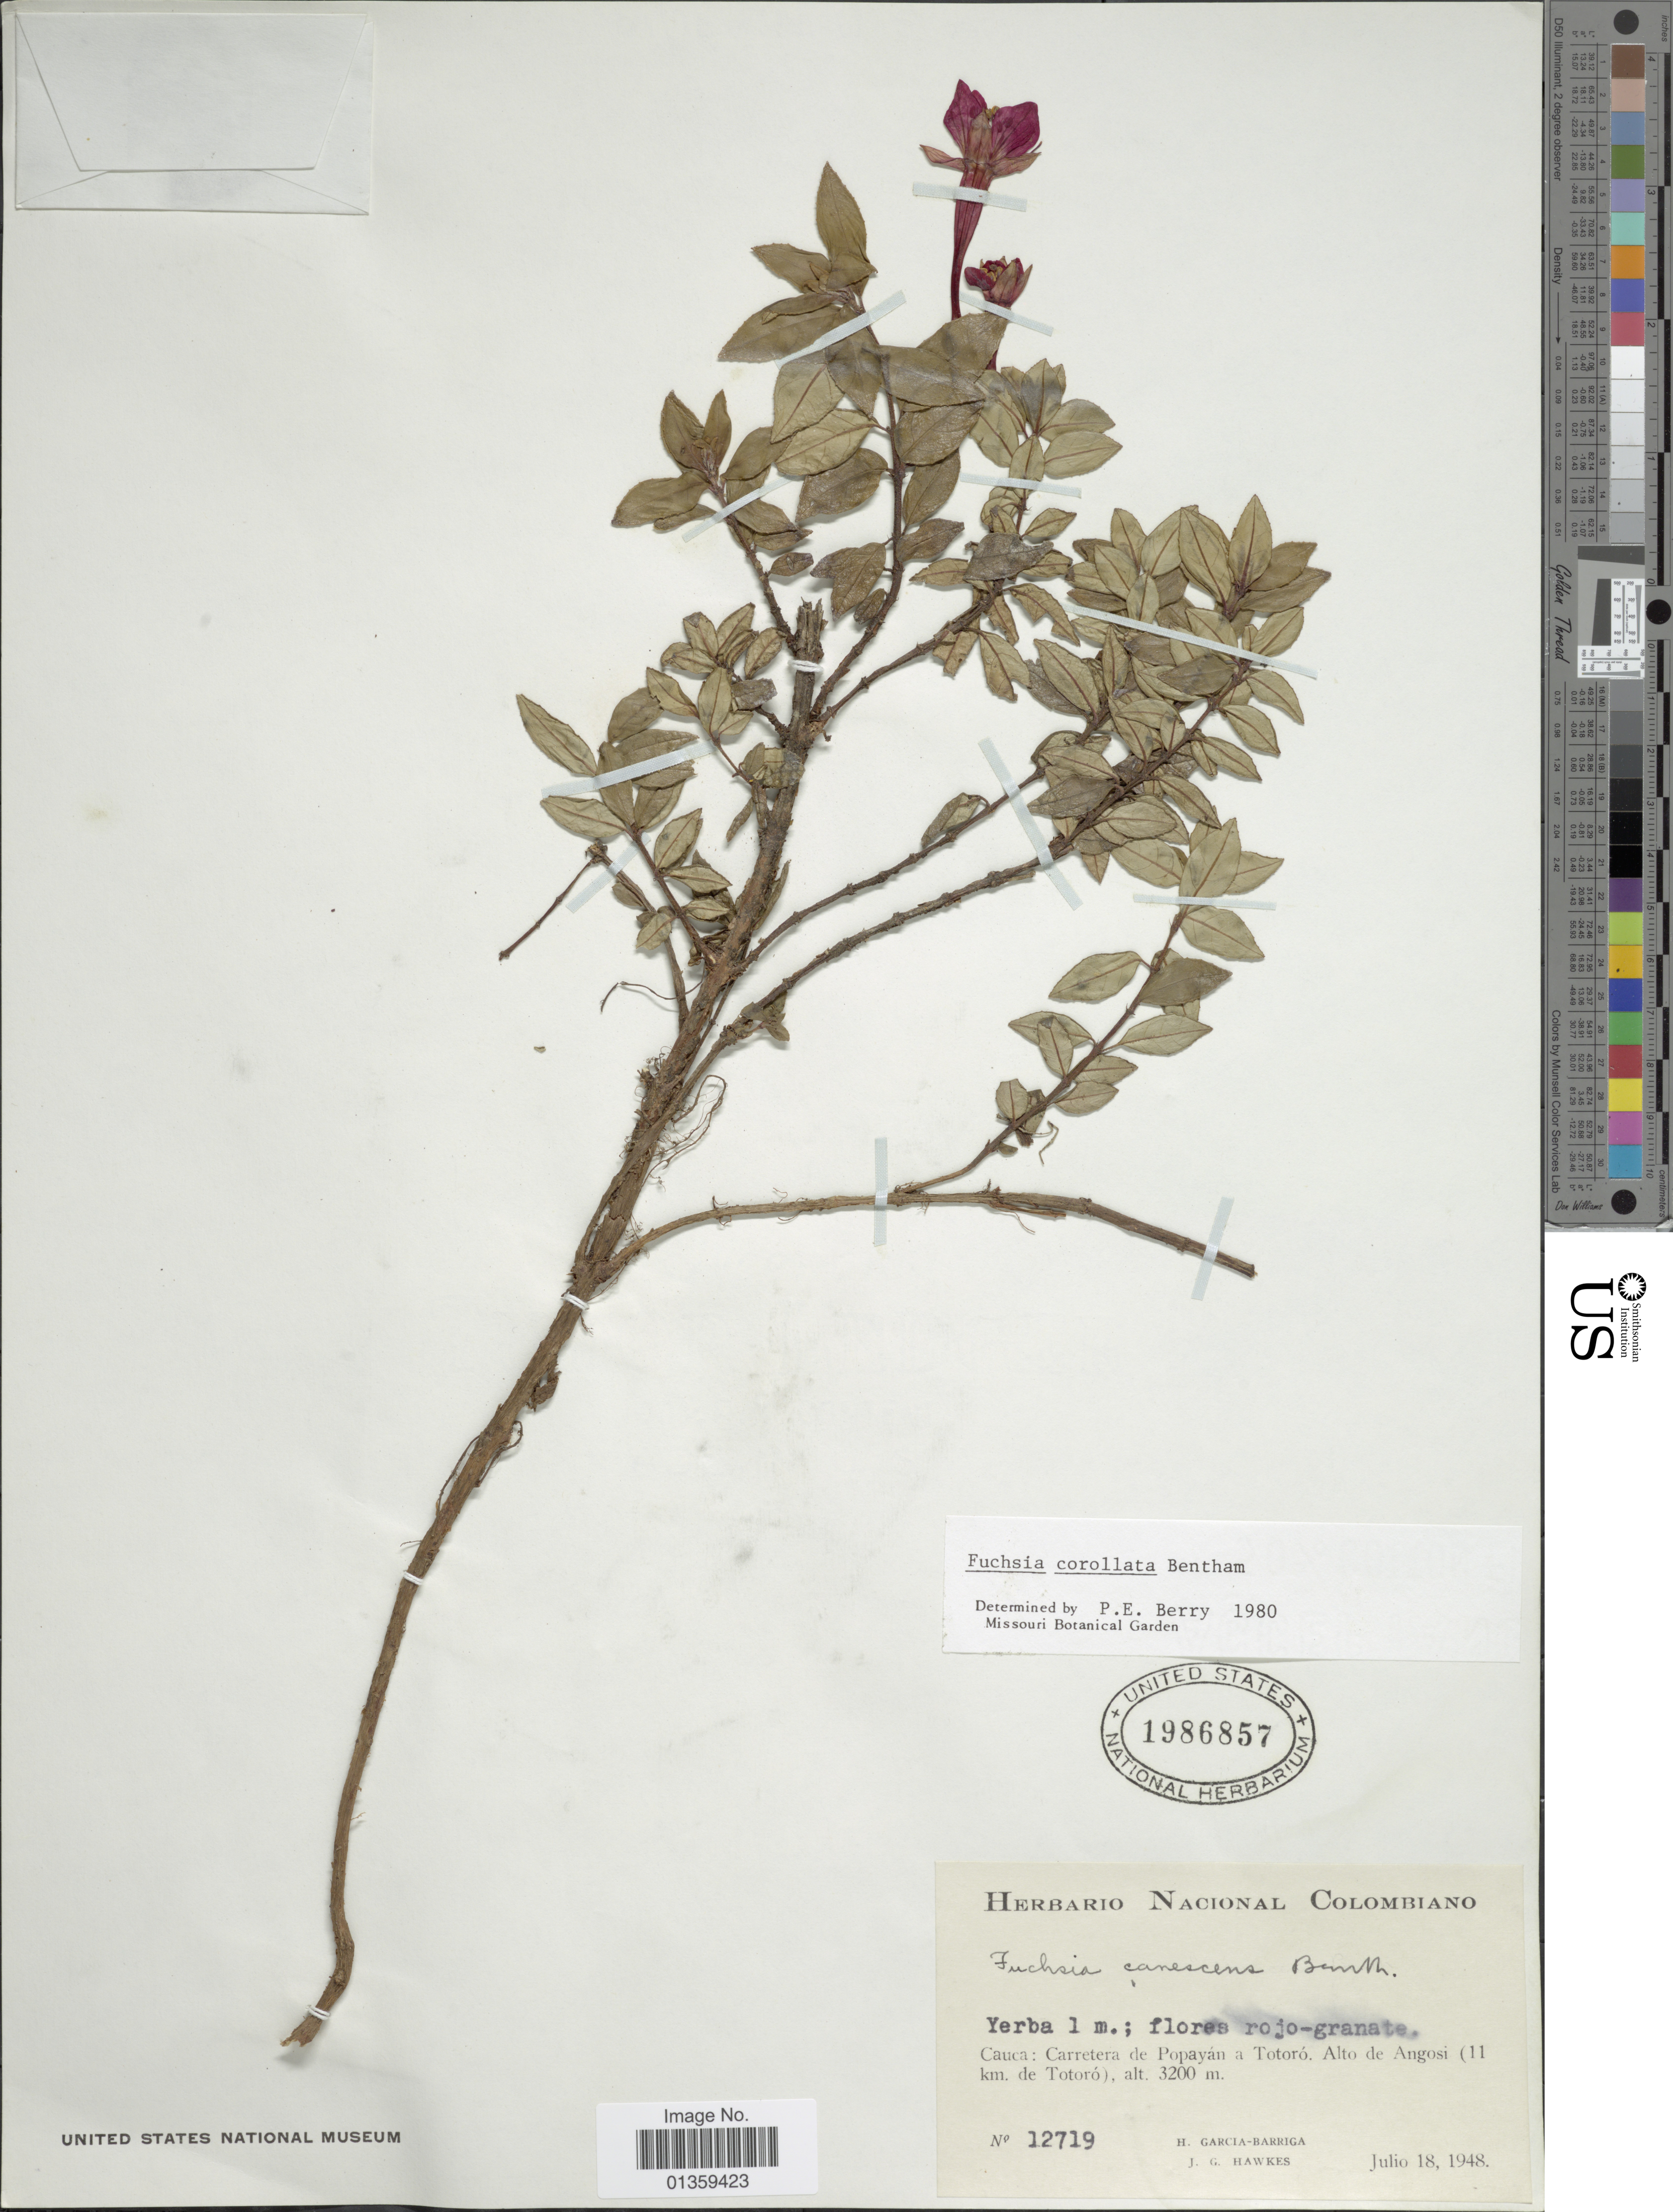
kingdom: Plantae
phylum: Tracheophyta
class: Magnoliopsida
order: Myrtales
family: Onagraceae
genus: Fuchsia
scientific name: Fuchsia corollata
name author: Benth.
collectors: H. García Barriga & J. Hawkes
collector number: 12719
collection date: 1948-07-18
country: Colombia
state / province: Cauca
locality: Carretera de Popayán a Totoró. Alto de Angosi (11 km. de Totoró)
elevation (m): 3200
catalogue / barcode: US 1968857